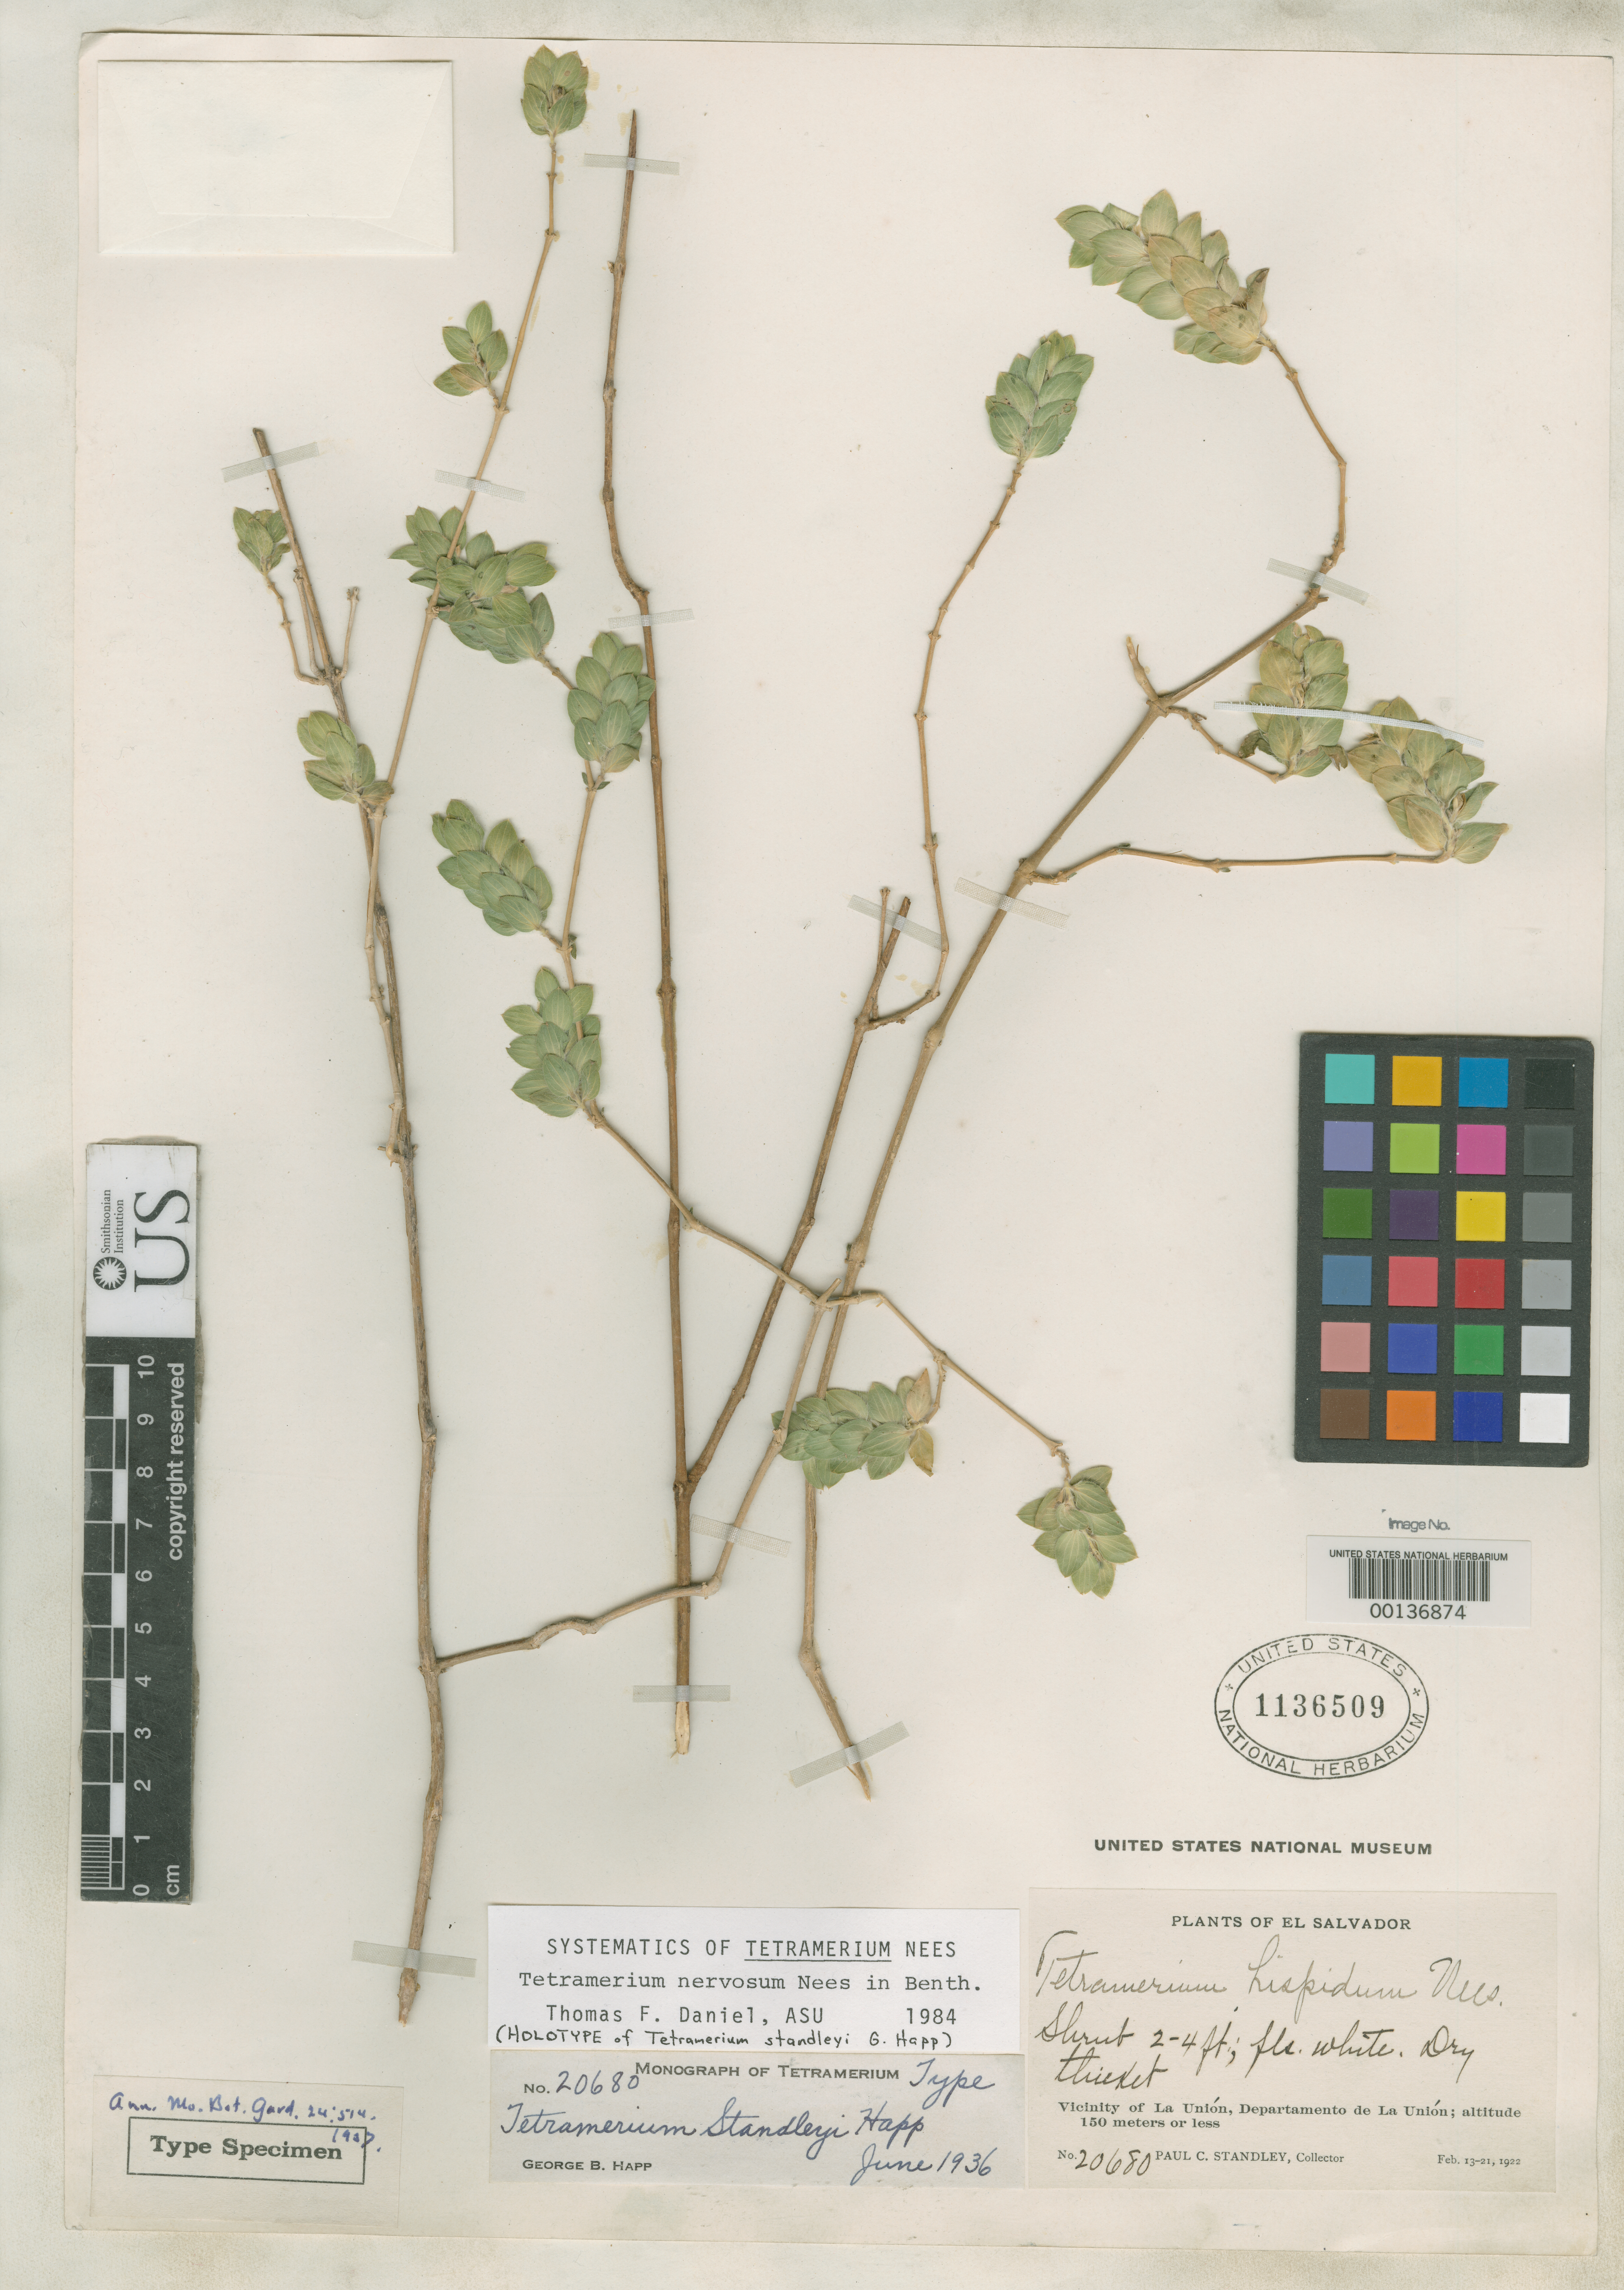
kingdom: Plantae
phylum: Tracheophyta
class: Magnoliopsida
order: Lamiales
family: Acanthaceae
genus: Tetramerium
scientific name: Tetramerium standleyi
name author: Happ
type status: Holotype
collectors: P. C. Standley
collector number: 20680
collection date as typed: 13 Feb 1922 to 21 Feb 1922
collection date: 1922-02-13/1922-02-21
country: El Salvador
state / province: La Unión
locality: Near La Union.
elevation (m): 0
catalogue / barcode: US 1136509